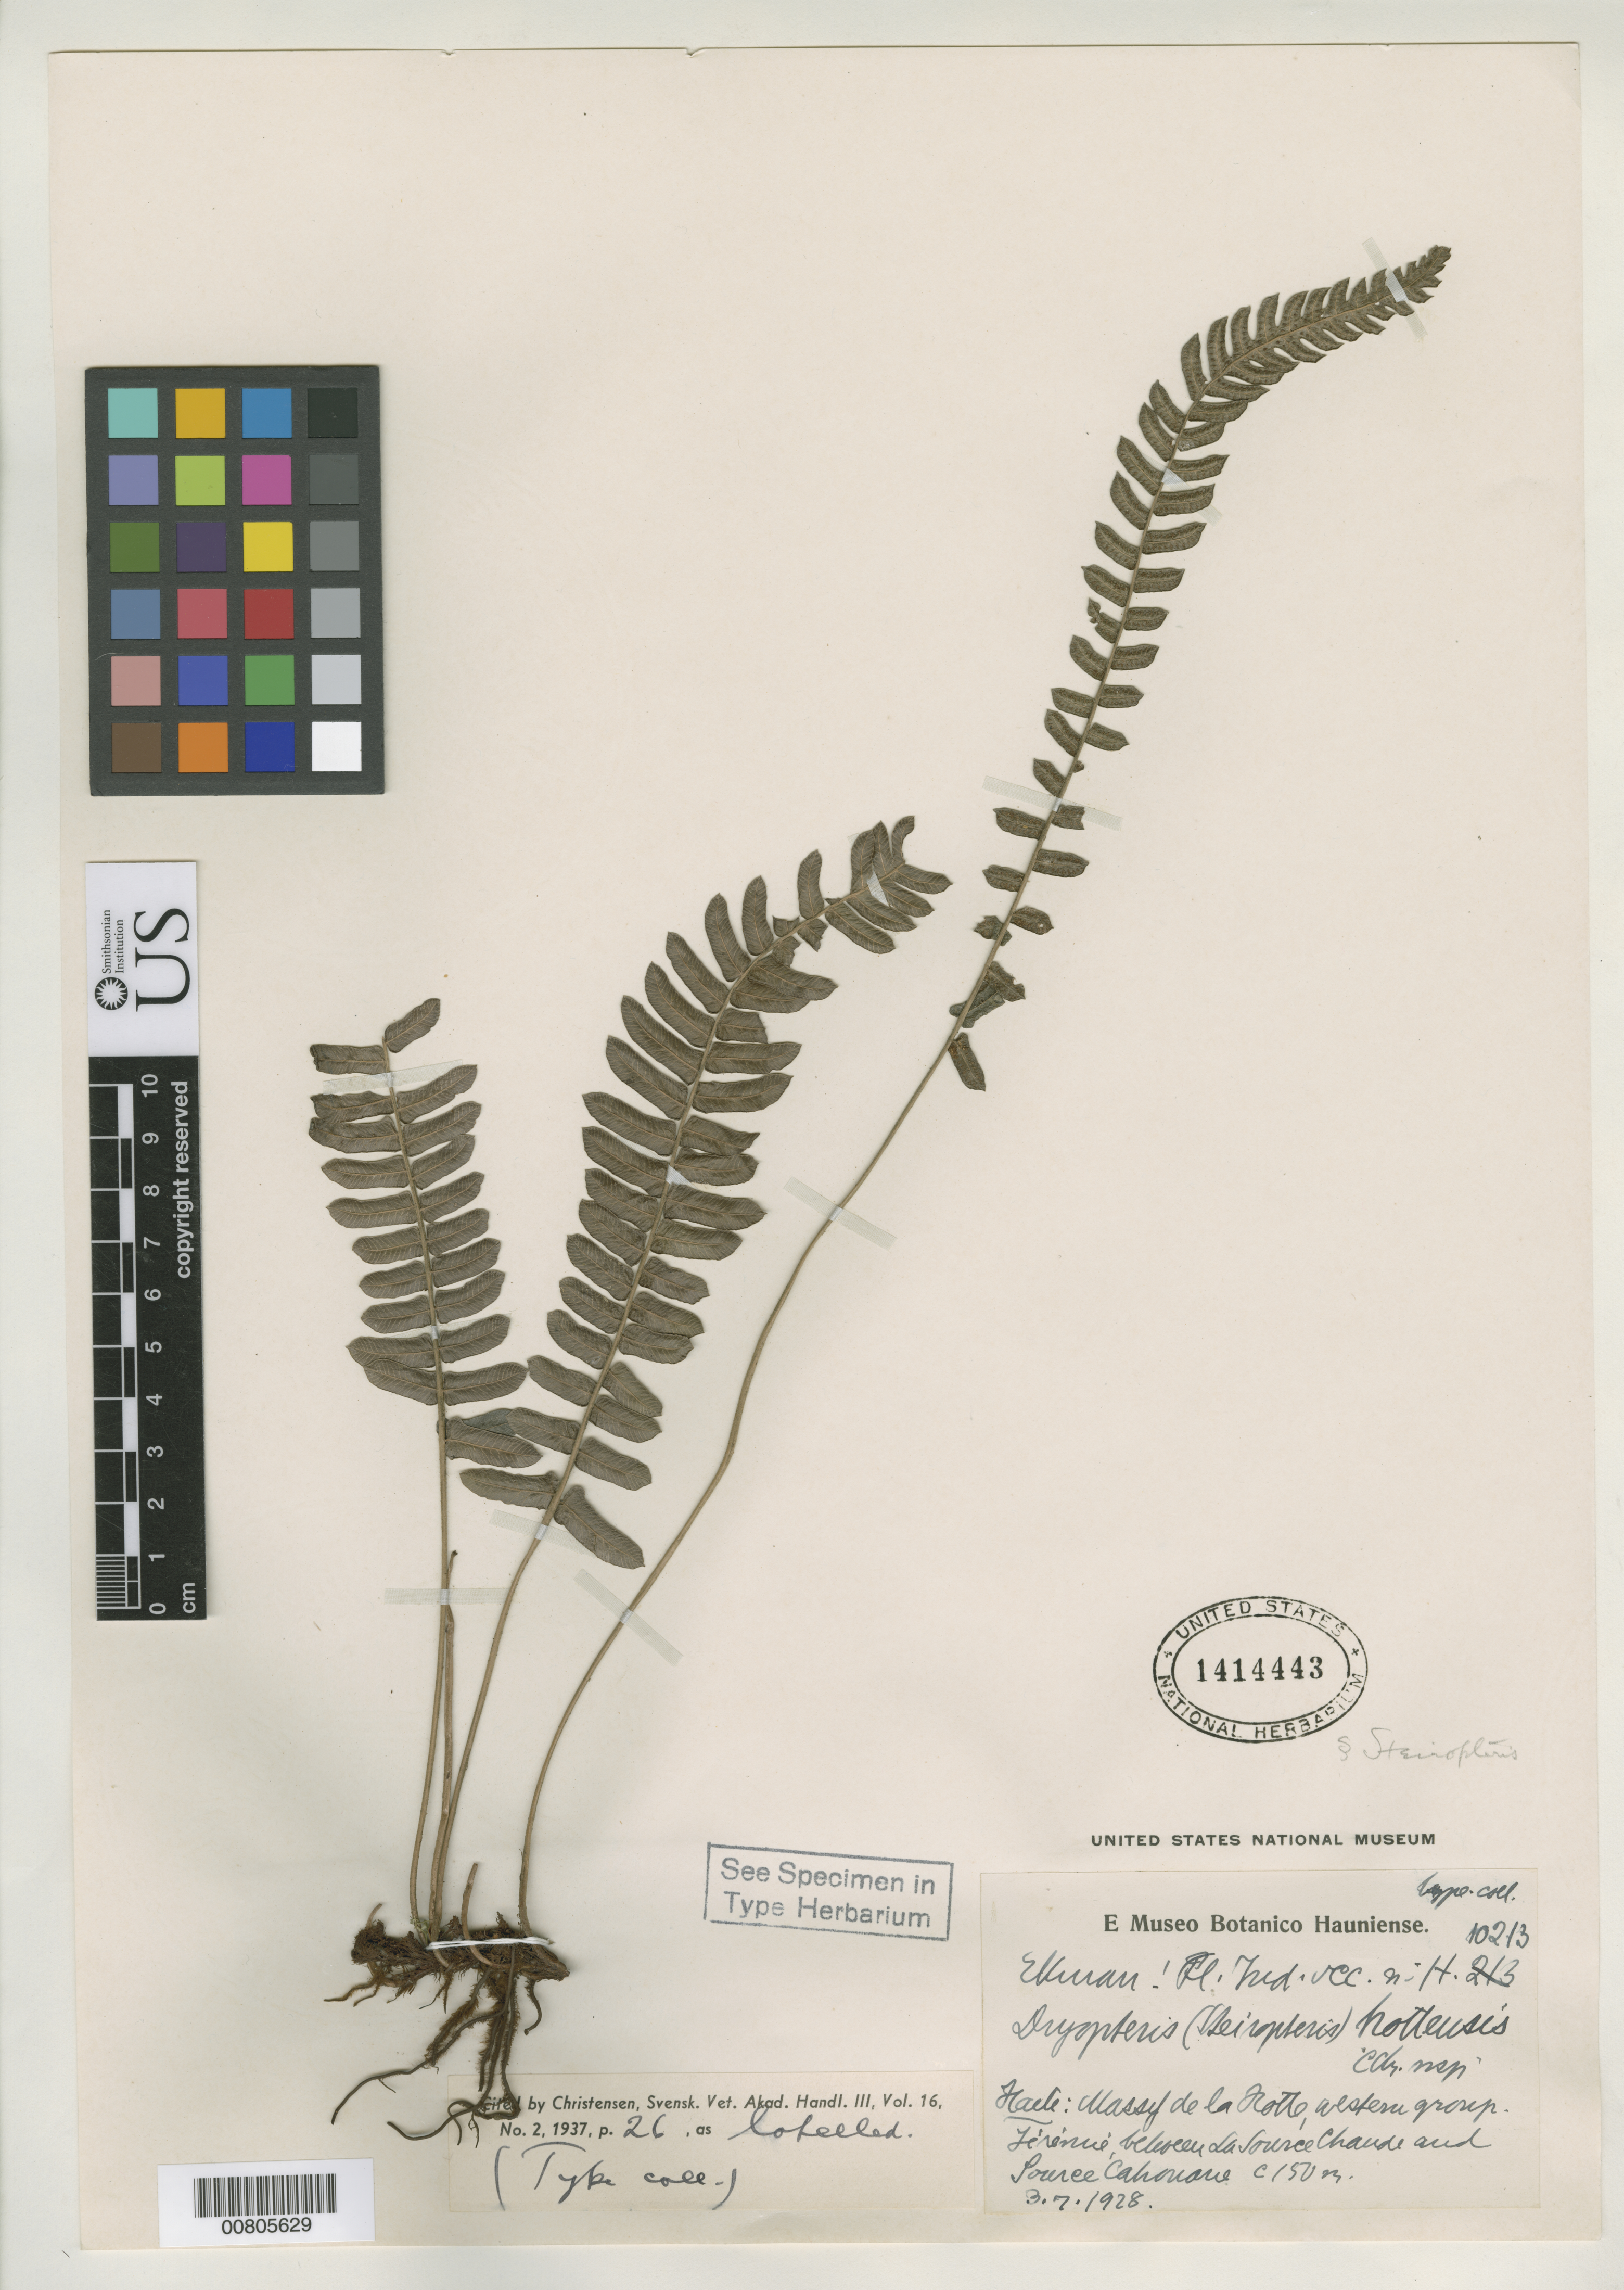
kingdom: Plantae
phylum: Tracheophyta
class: Polypodiopsida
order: Polypodiales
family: Dryopteridaceae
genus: Dryopteris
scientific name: Dryopteris hottensis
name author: C. Chr.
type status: Isotype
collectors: E. L. Ekman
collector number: H10213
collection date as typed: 03 Jul 1928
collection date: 1928-07-03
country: Haiti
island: Hispaniola Island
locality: Massif de la Hotte, western group, Jeremie.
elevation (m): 150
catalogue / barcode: US 1414443